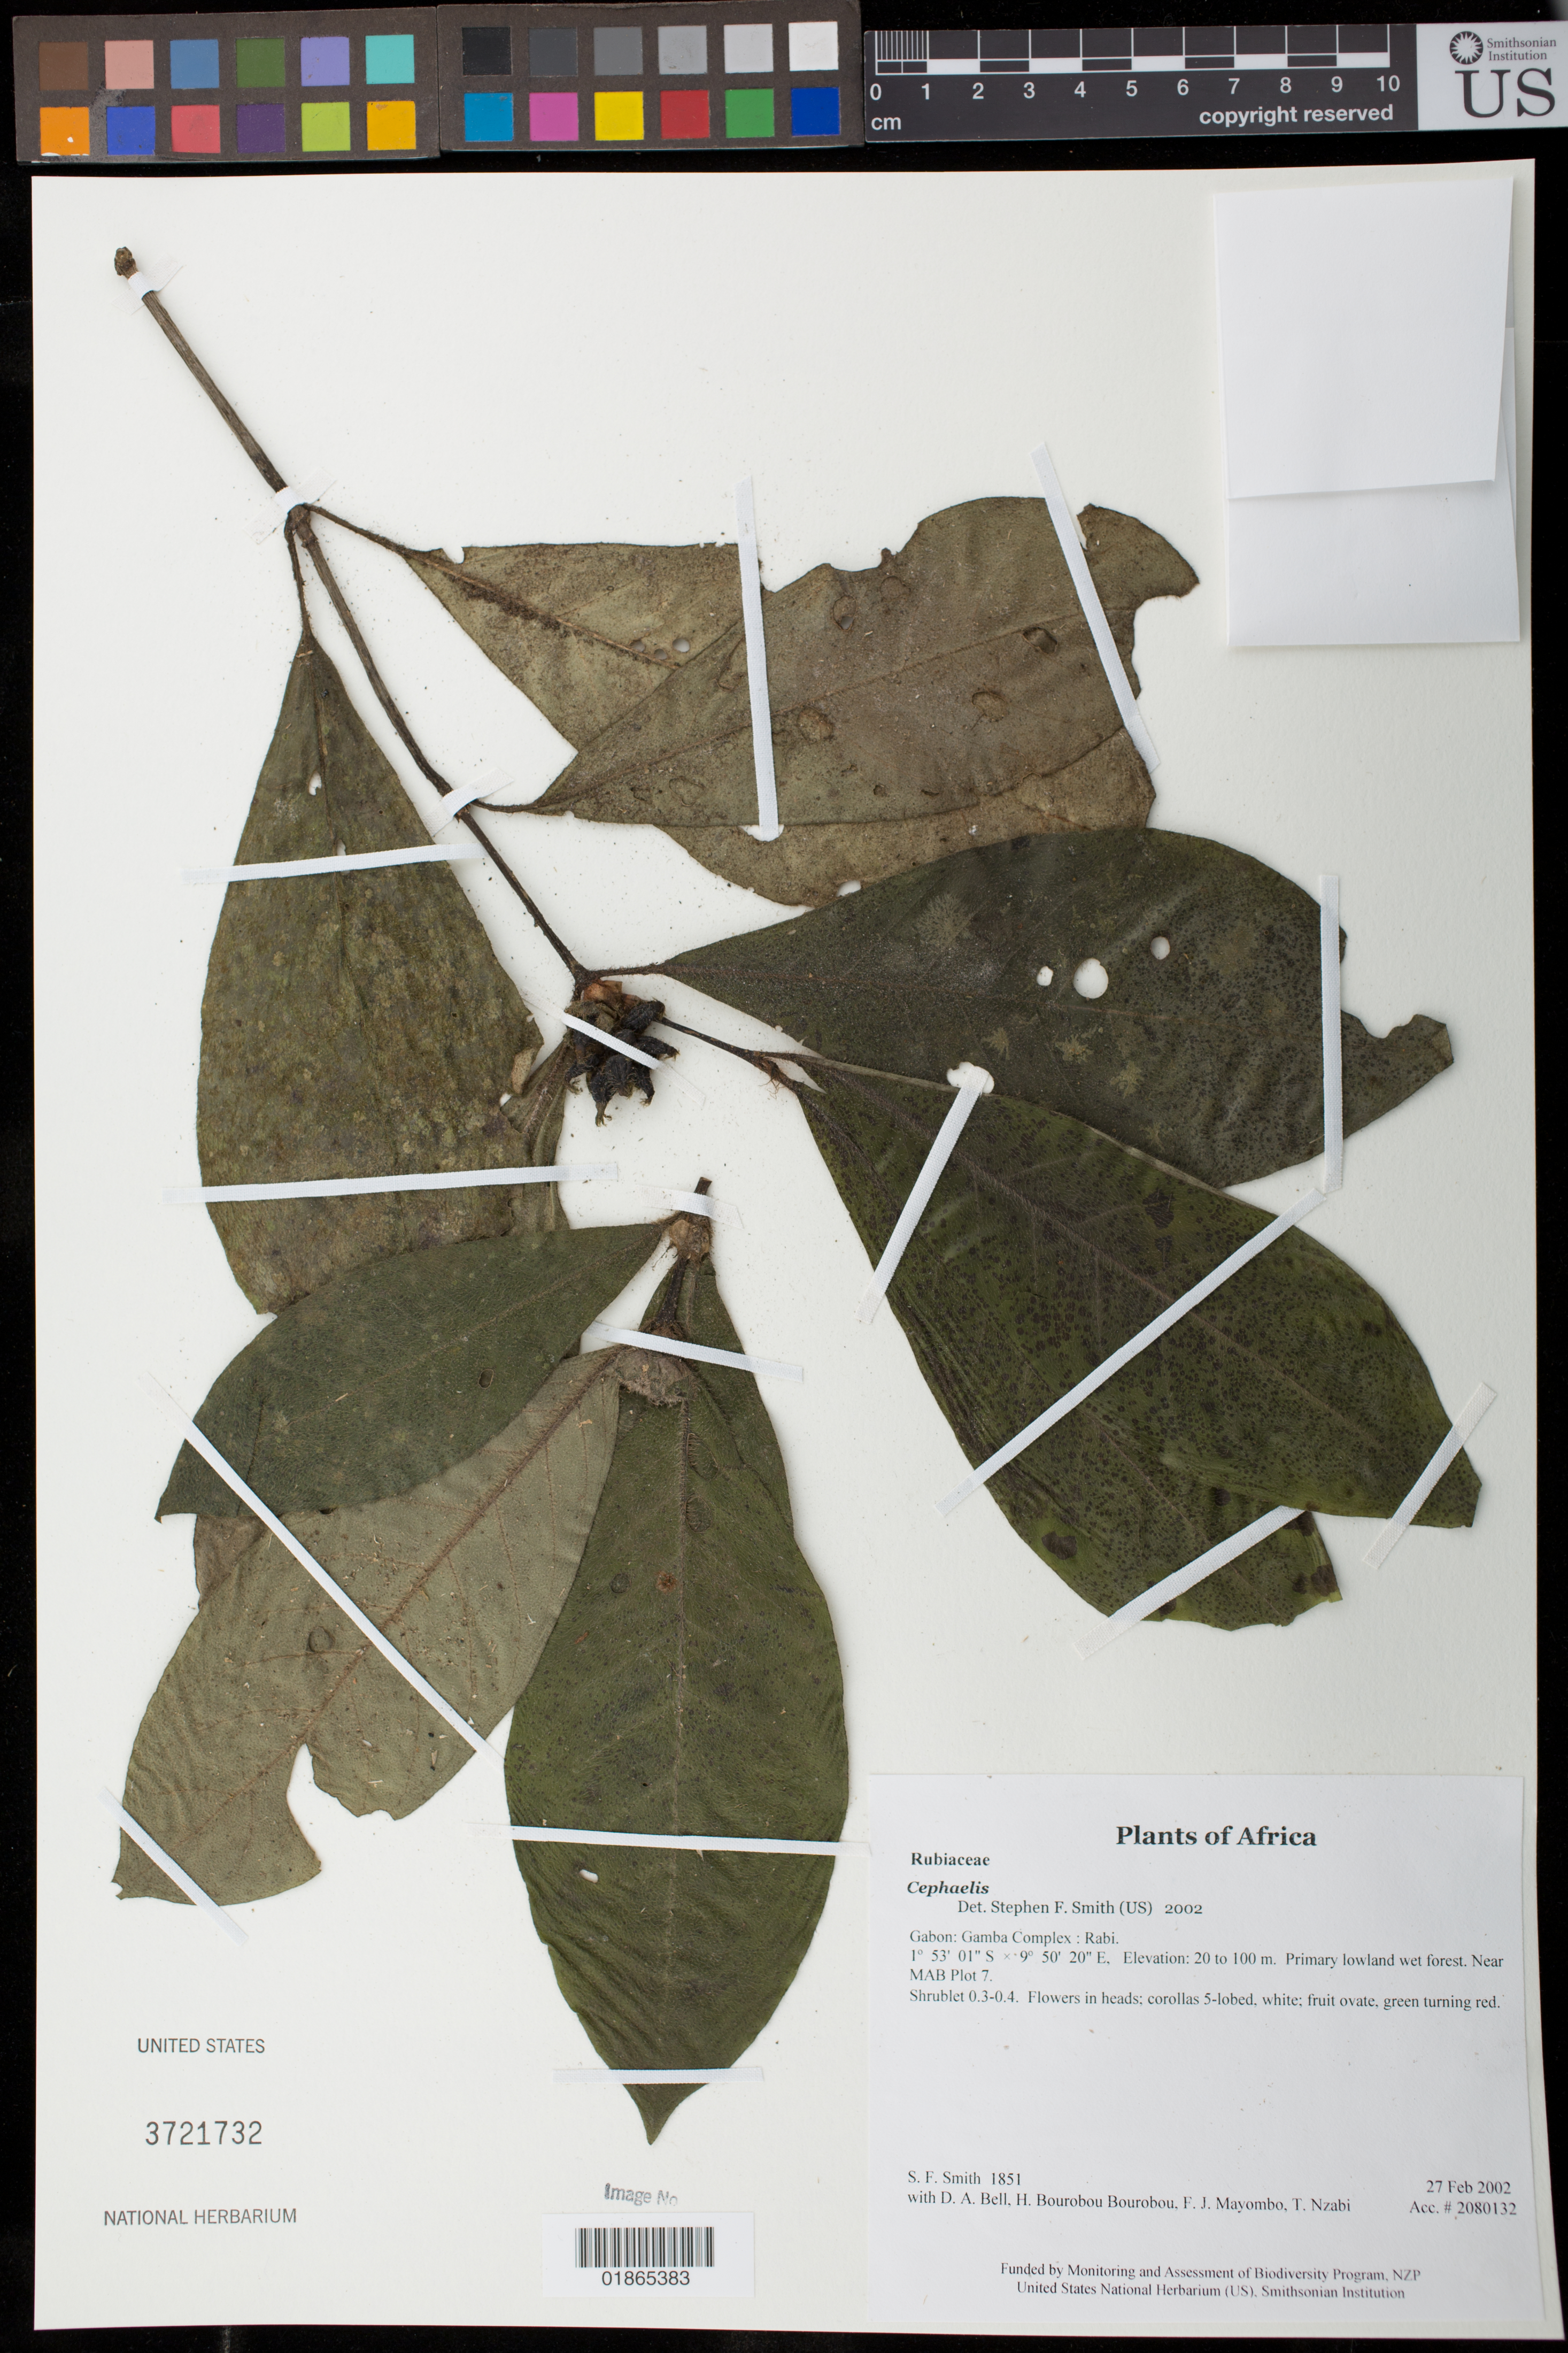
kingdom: Plantae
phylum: Tracheophyta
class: Magnoliopsida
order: Gentianales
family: Rubiaceae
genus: Cephaelis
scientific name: Cephaelis sp.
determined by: Smith, Stephen F., (US), NMNH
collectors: S.F. Smith, D. A. Bell, H. Bourobou Bourobou & F. J. Mayombo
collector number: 1851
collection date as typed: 27 Feb 2002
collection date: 2002-02-27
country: Gabon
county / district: Gamba Complex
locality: Rabi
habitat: Primary lowland wet forest. Near MAB Plot 7.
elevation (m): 20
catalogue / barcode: US 3721732